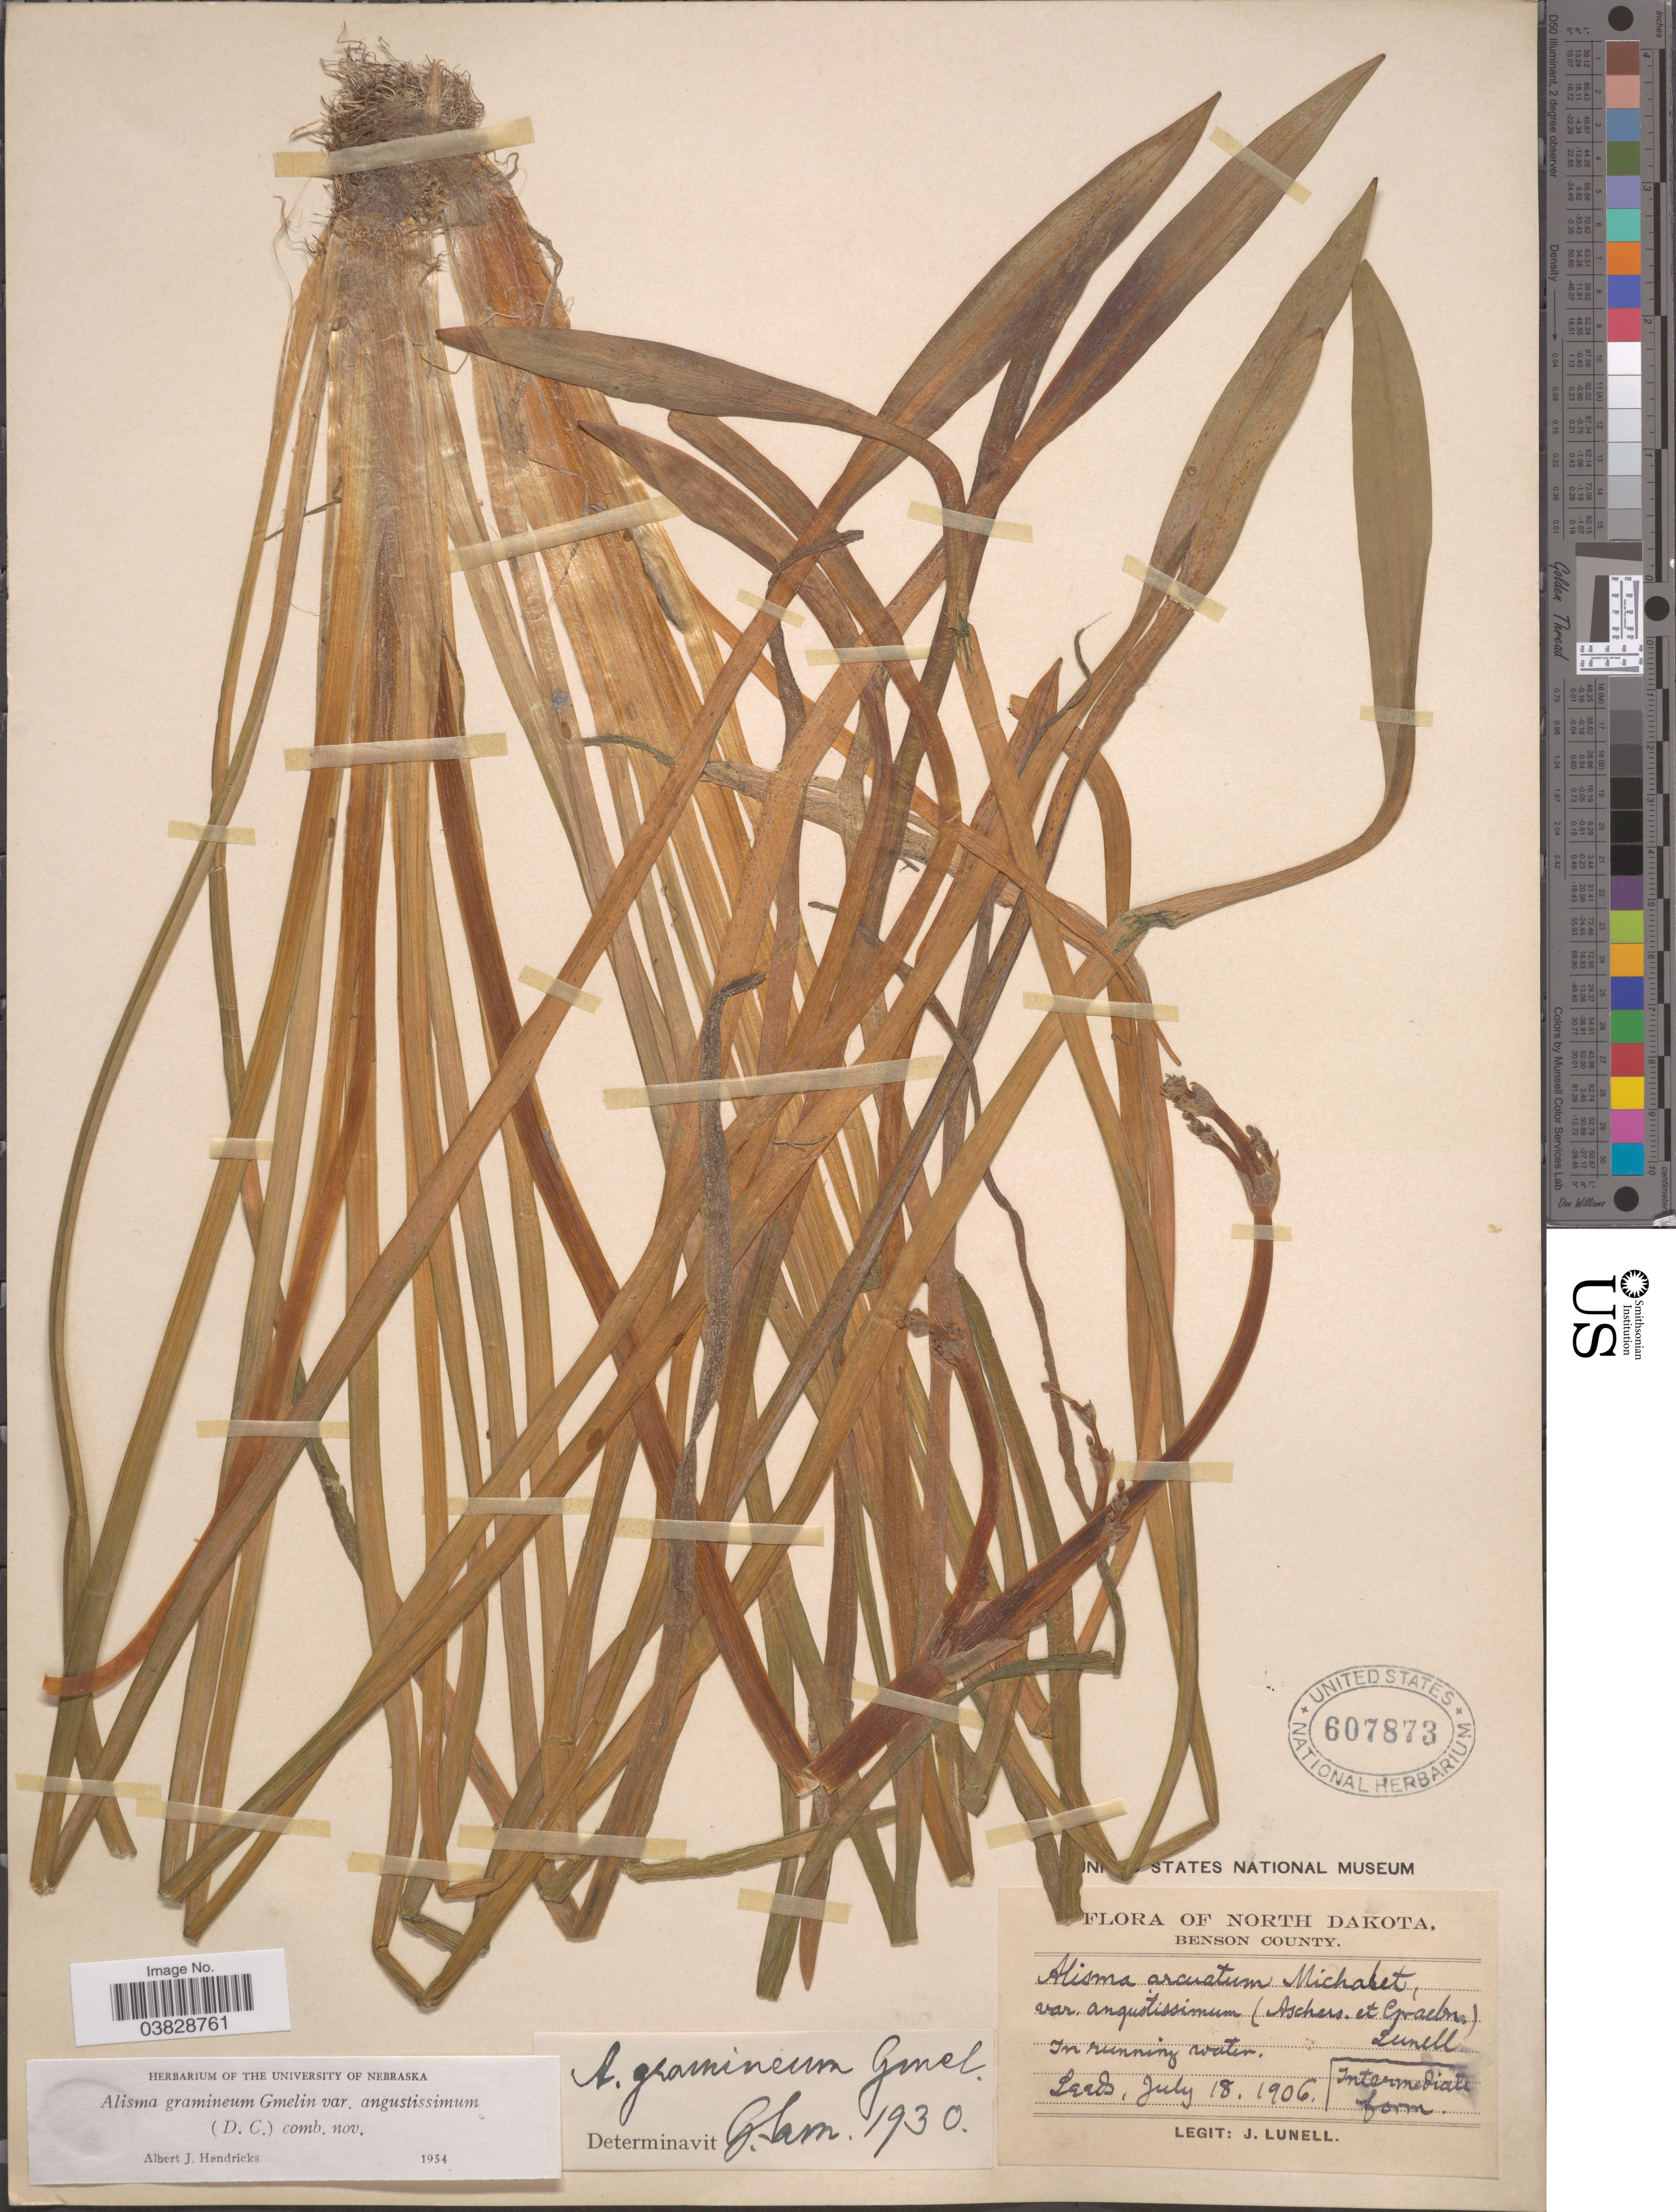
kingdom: Plantae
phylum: Tracheophyta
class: Liliopsida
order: Alismatales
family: Alismataceae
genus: Alisma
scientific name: Alisma gramineum var. angustissimum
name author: (DC.) A.J.Hendricks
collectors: J. Lunell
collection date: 1906-07-18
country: United States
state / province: North Dakota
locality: Benson County. Leeds.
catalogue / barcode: US 607873